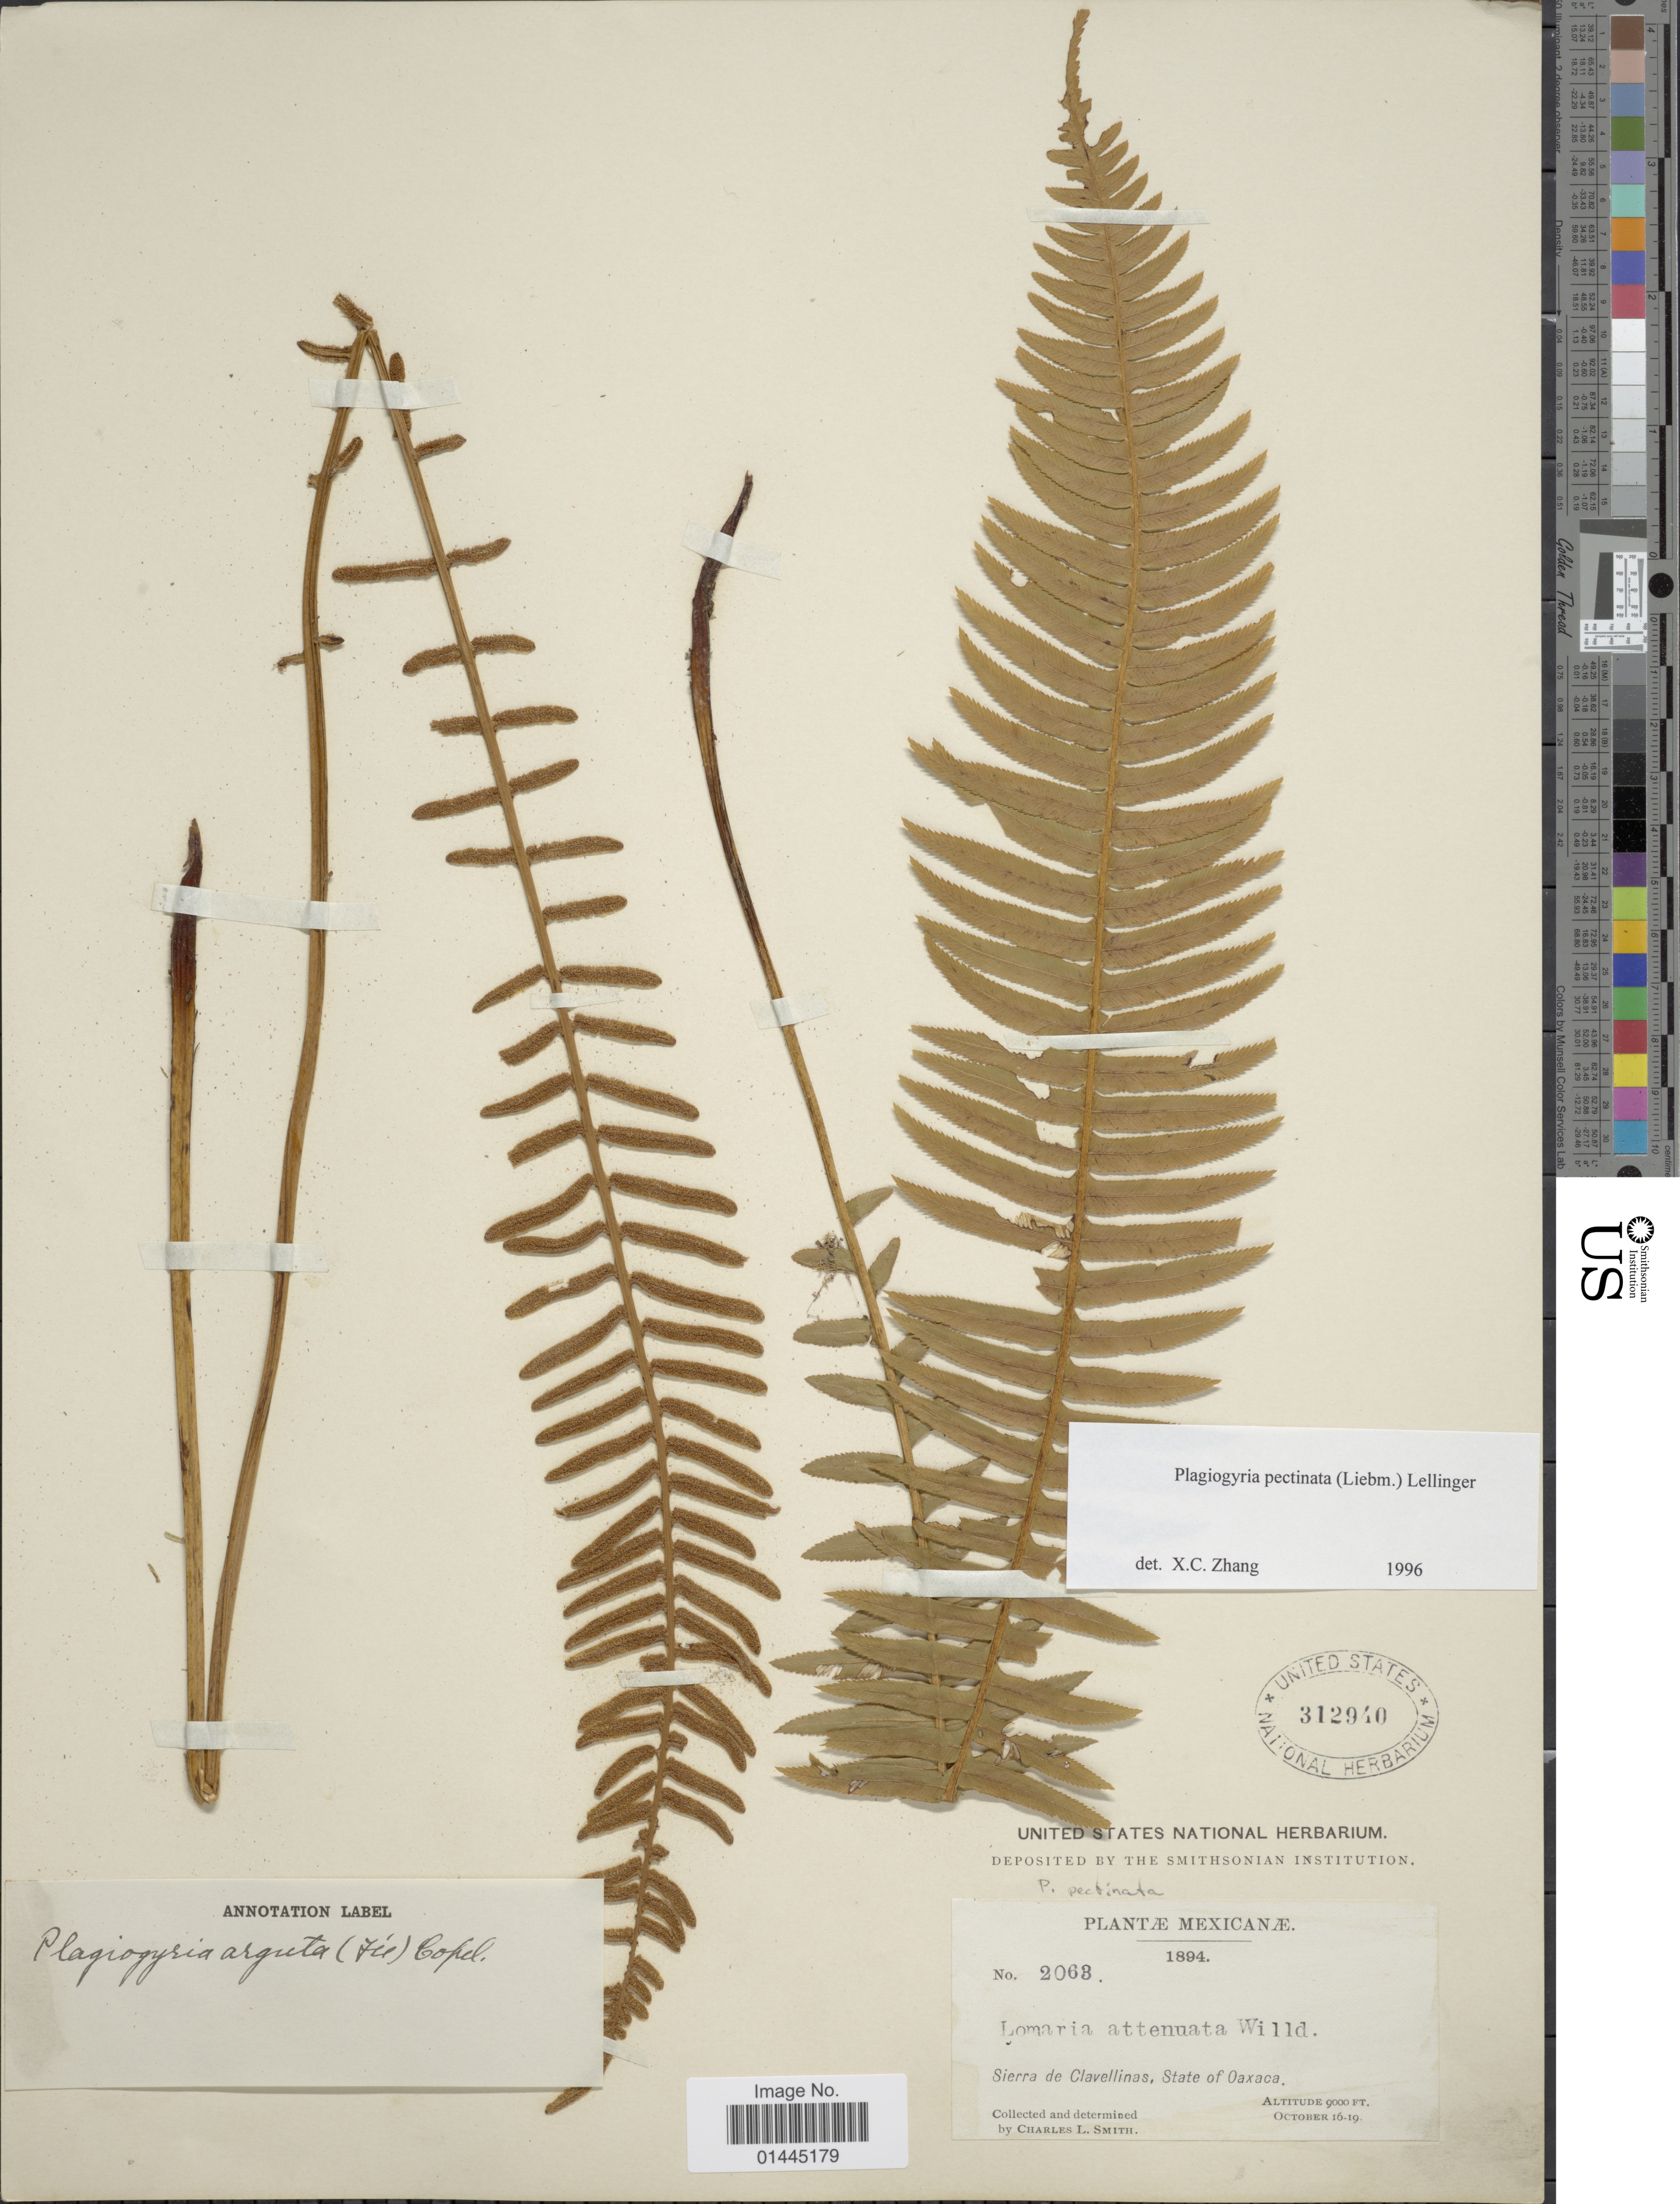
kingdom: Plantae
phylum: Tracheophyta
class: Polypodiopsida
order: Cyatheales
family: Plagiogyriaceae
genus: Plagiogyria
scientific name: Plagiogyria pectinata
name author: (Liebm.) Lellinger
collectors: C. L. Smith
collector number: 2068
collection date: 1894-10-16/1894-10-19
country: Mexico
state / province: Oaxaca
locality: Sierra de Clavellinas.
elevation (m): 2743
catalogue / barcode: US 312940